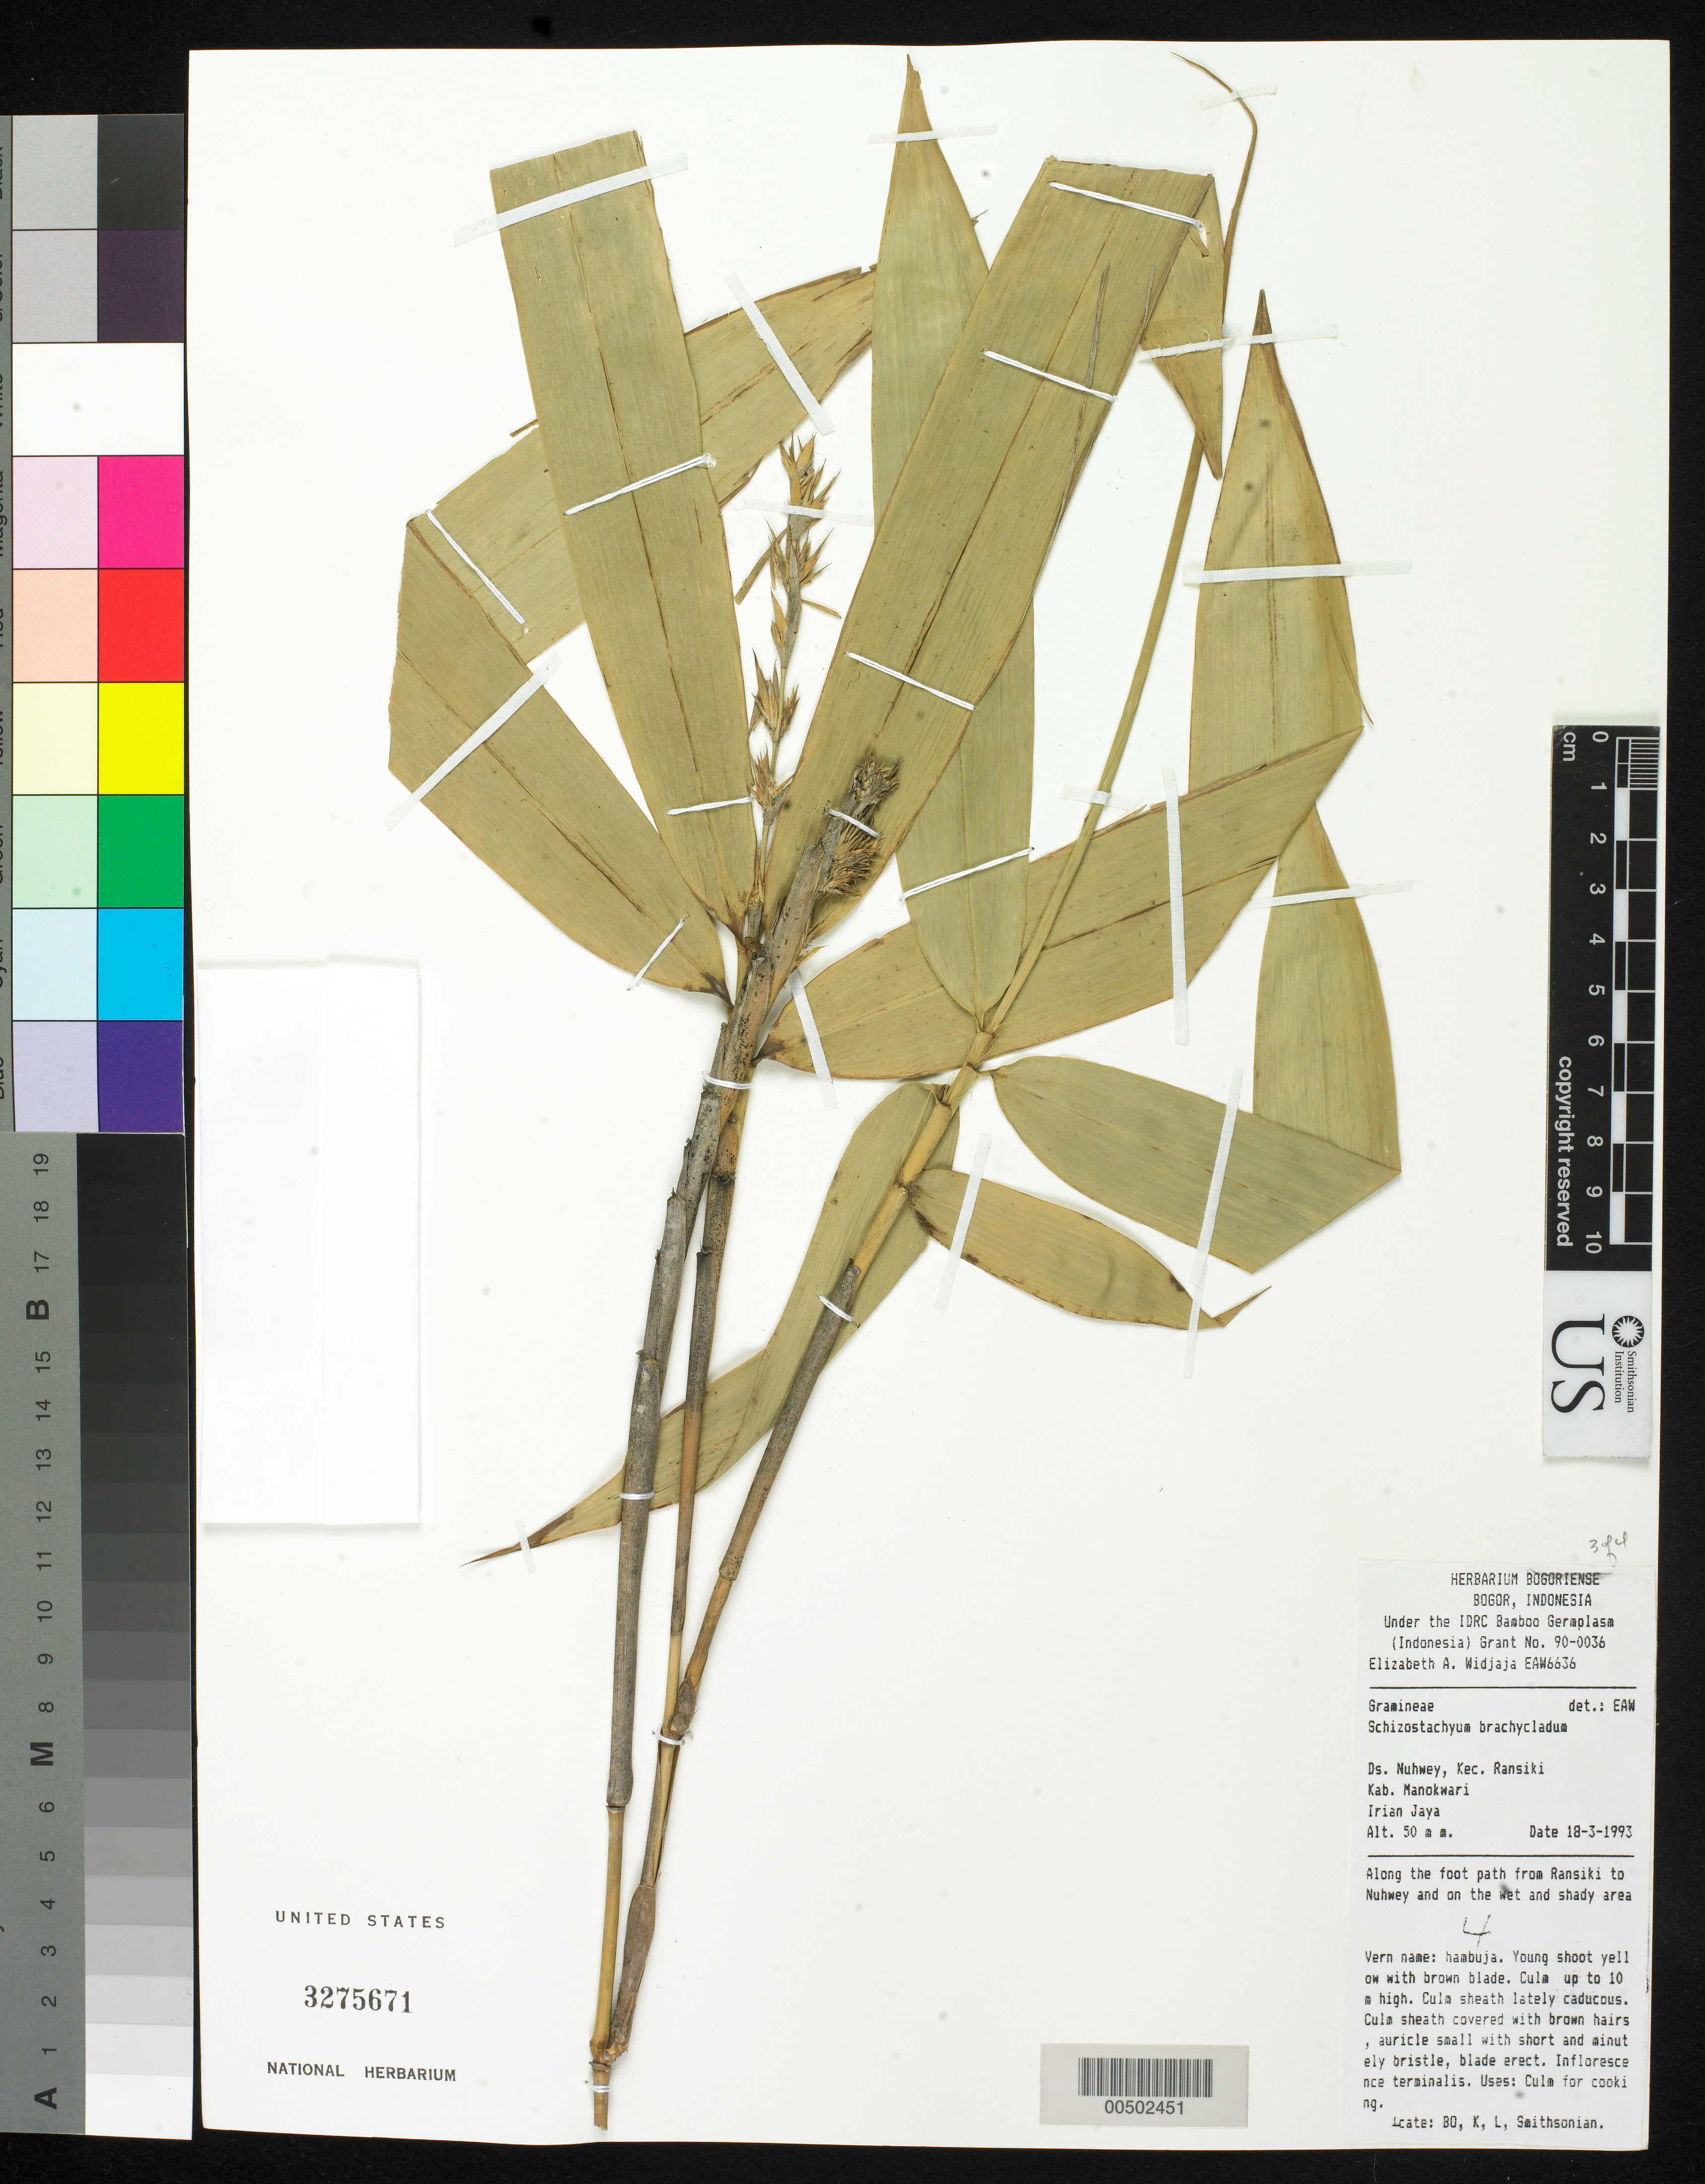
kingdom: Plantae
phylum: Tracheophyta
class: Liliopsida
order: Poales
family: Poaceae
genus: Schizostachyum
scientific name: Schizostachyum brachycladum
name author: (Kurz ex Munro) Kurz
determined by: Widjaja, E. A.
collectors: E. A. Widjaja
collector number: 6636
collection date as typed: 18 Mar 1993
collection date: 1993-03-18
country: Indonesia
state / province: Papua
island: New Guinea I.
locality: Ds. Nuhwey, Irian Jaya, Manokwari, Ransiki.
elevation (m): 50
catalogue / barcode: US 3275671